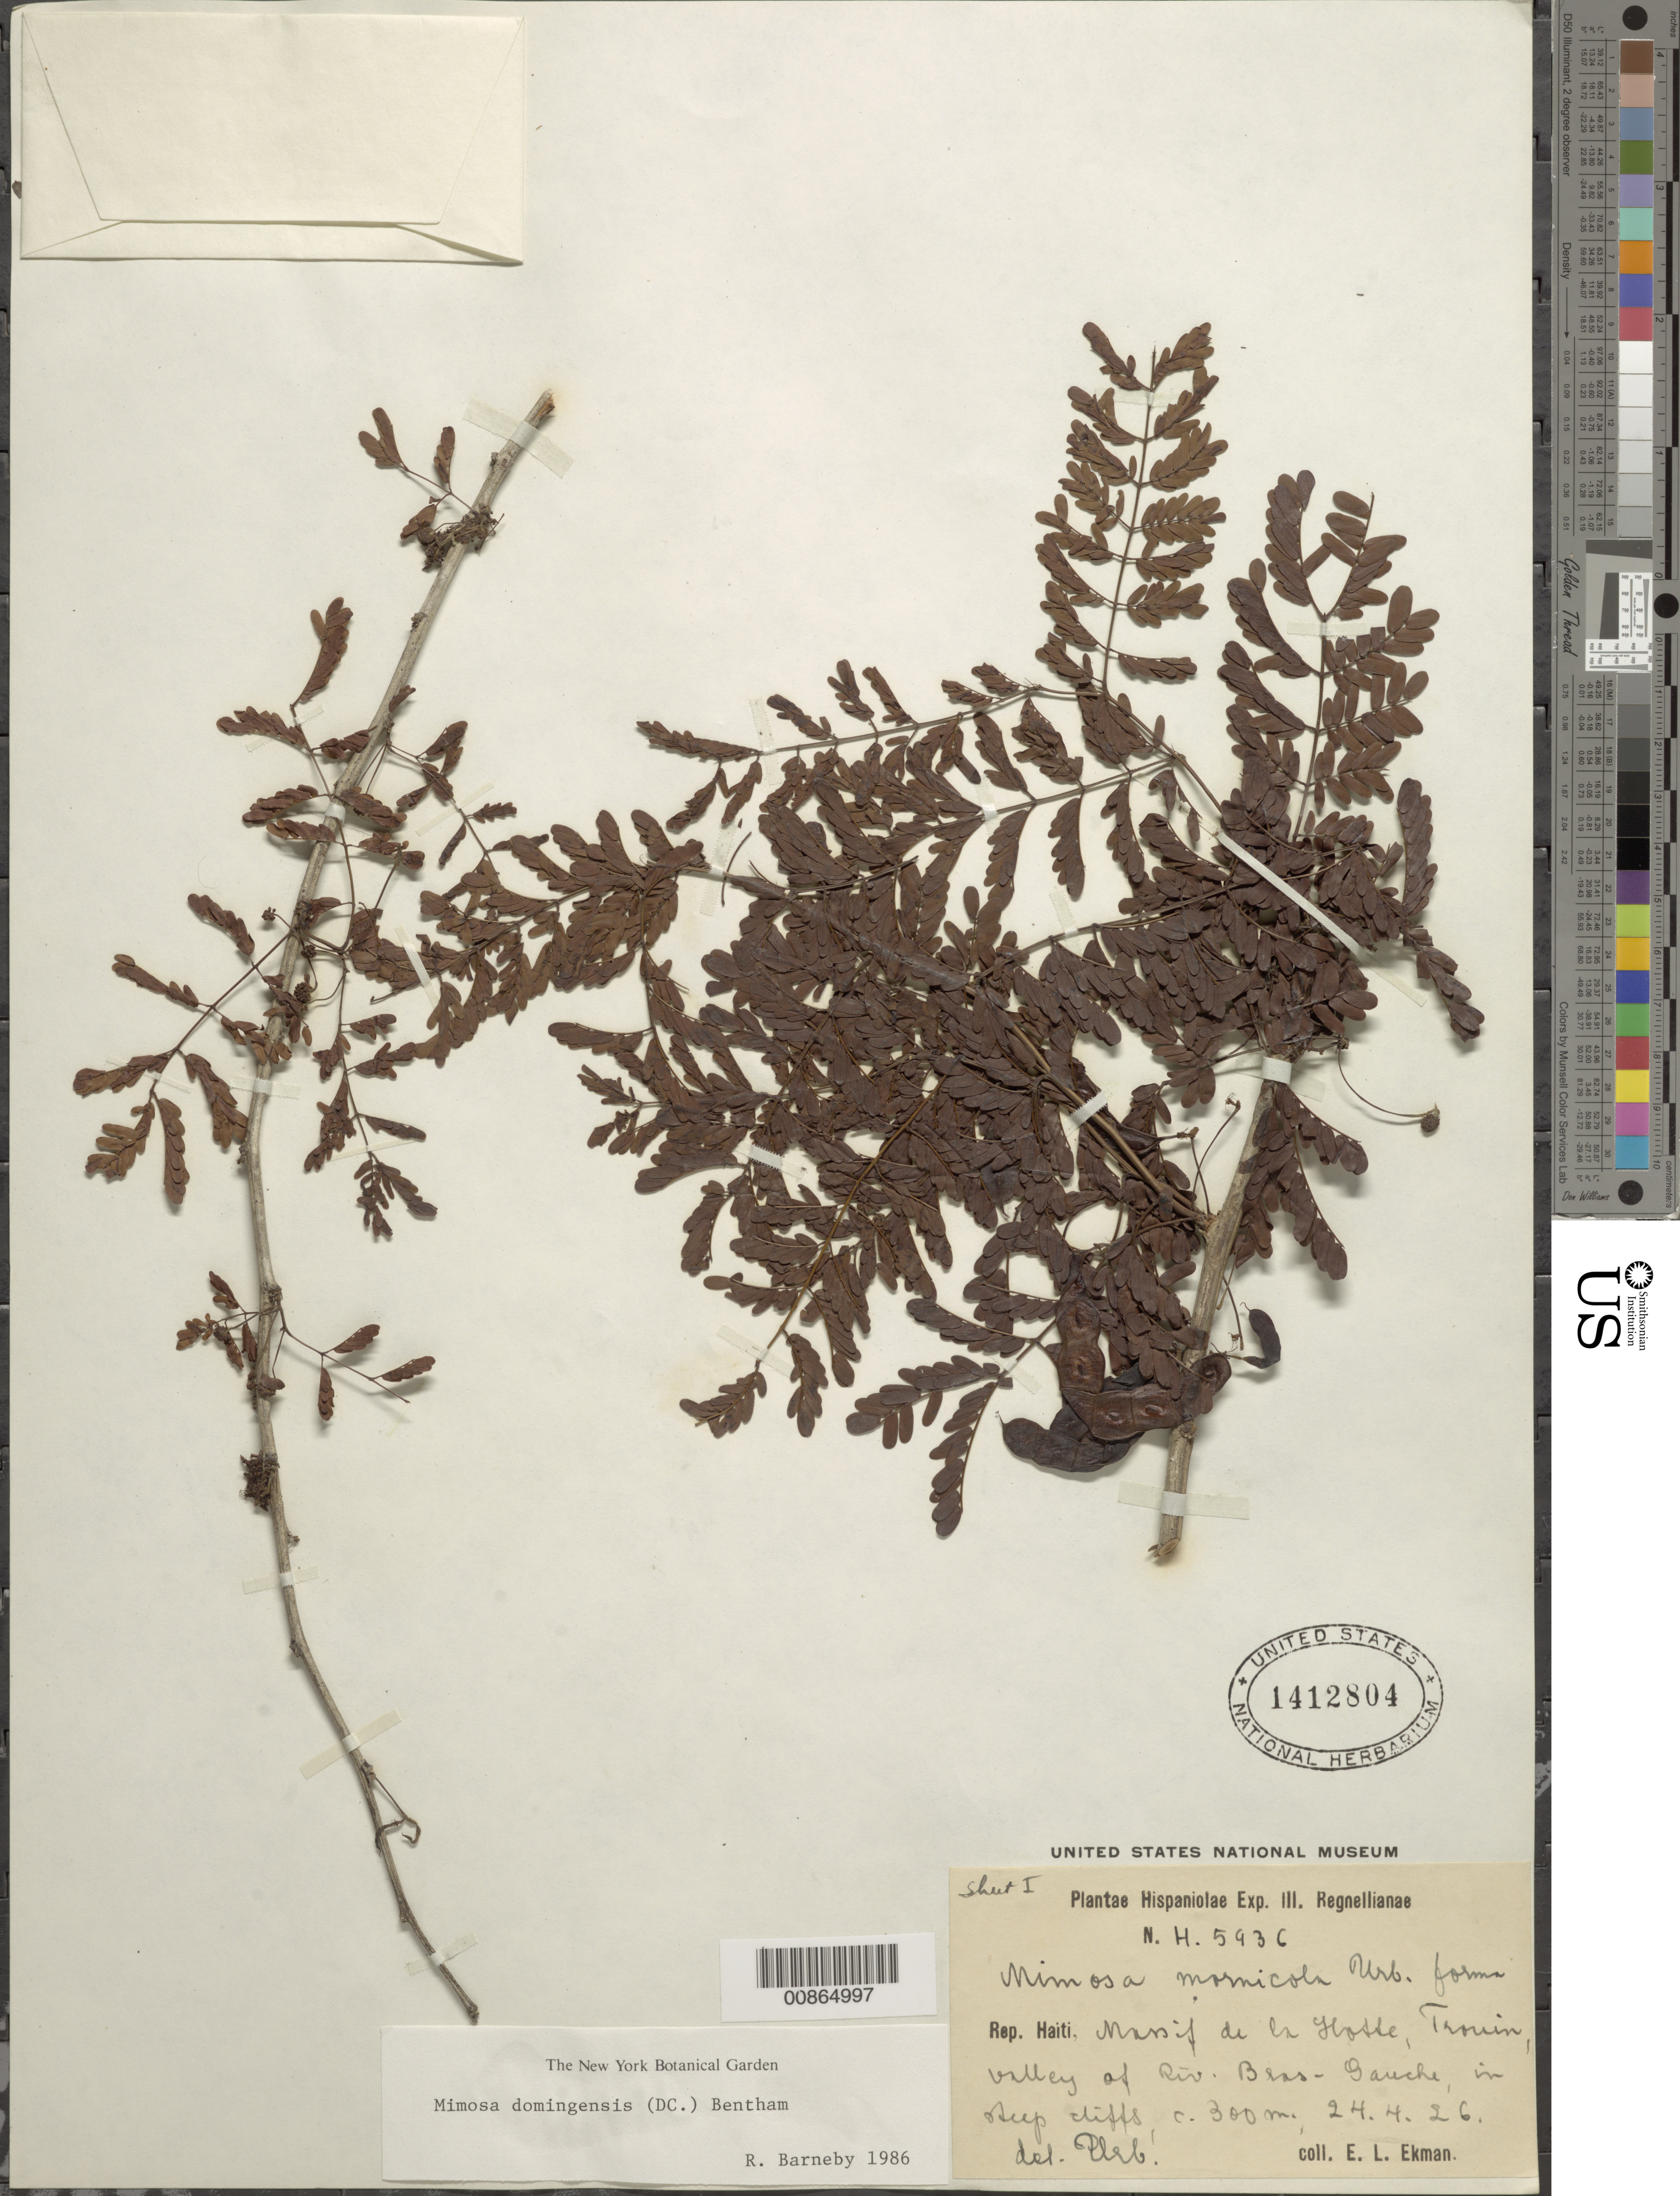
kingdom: Plantae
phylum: Tracheophyta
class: Magnoliopsida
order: Fabales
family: Fabaceae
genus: Mimosa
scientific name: Mimosa domingensis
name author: (DC.) Benth.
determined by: Barneby, Rupert C., (NY)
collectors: E. L. Ekman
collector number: H 5936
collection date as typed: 24 Apr 1926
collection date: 1926-04-24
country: Haiti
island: Hispaniola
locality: Massif de la Hotte, Trouin Valley at Riv. Bras-Gauche.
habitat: Steep cliffs.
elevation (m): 300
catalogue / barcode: US 1412804